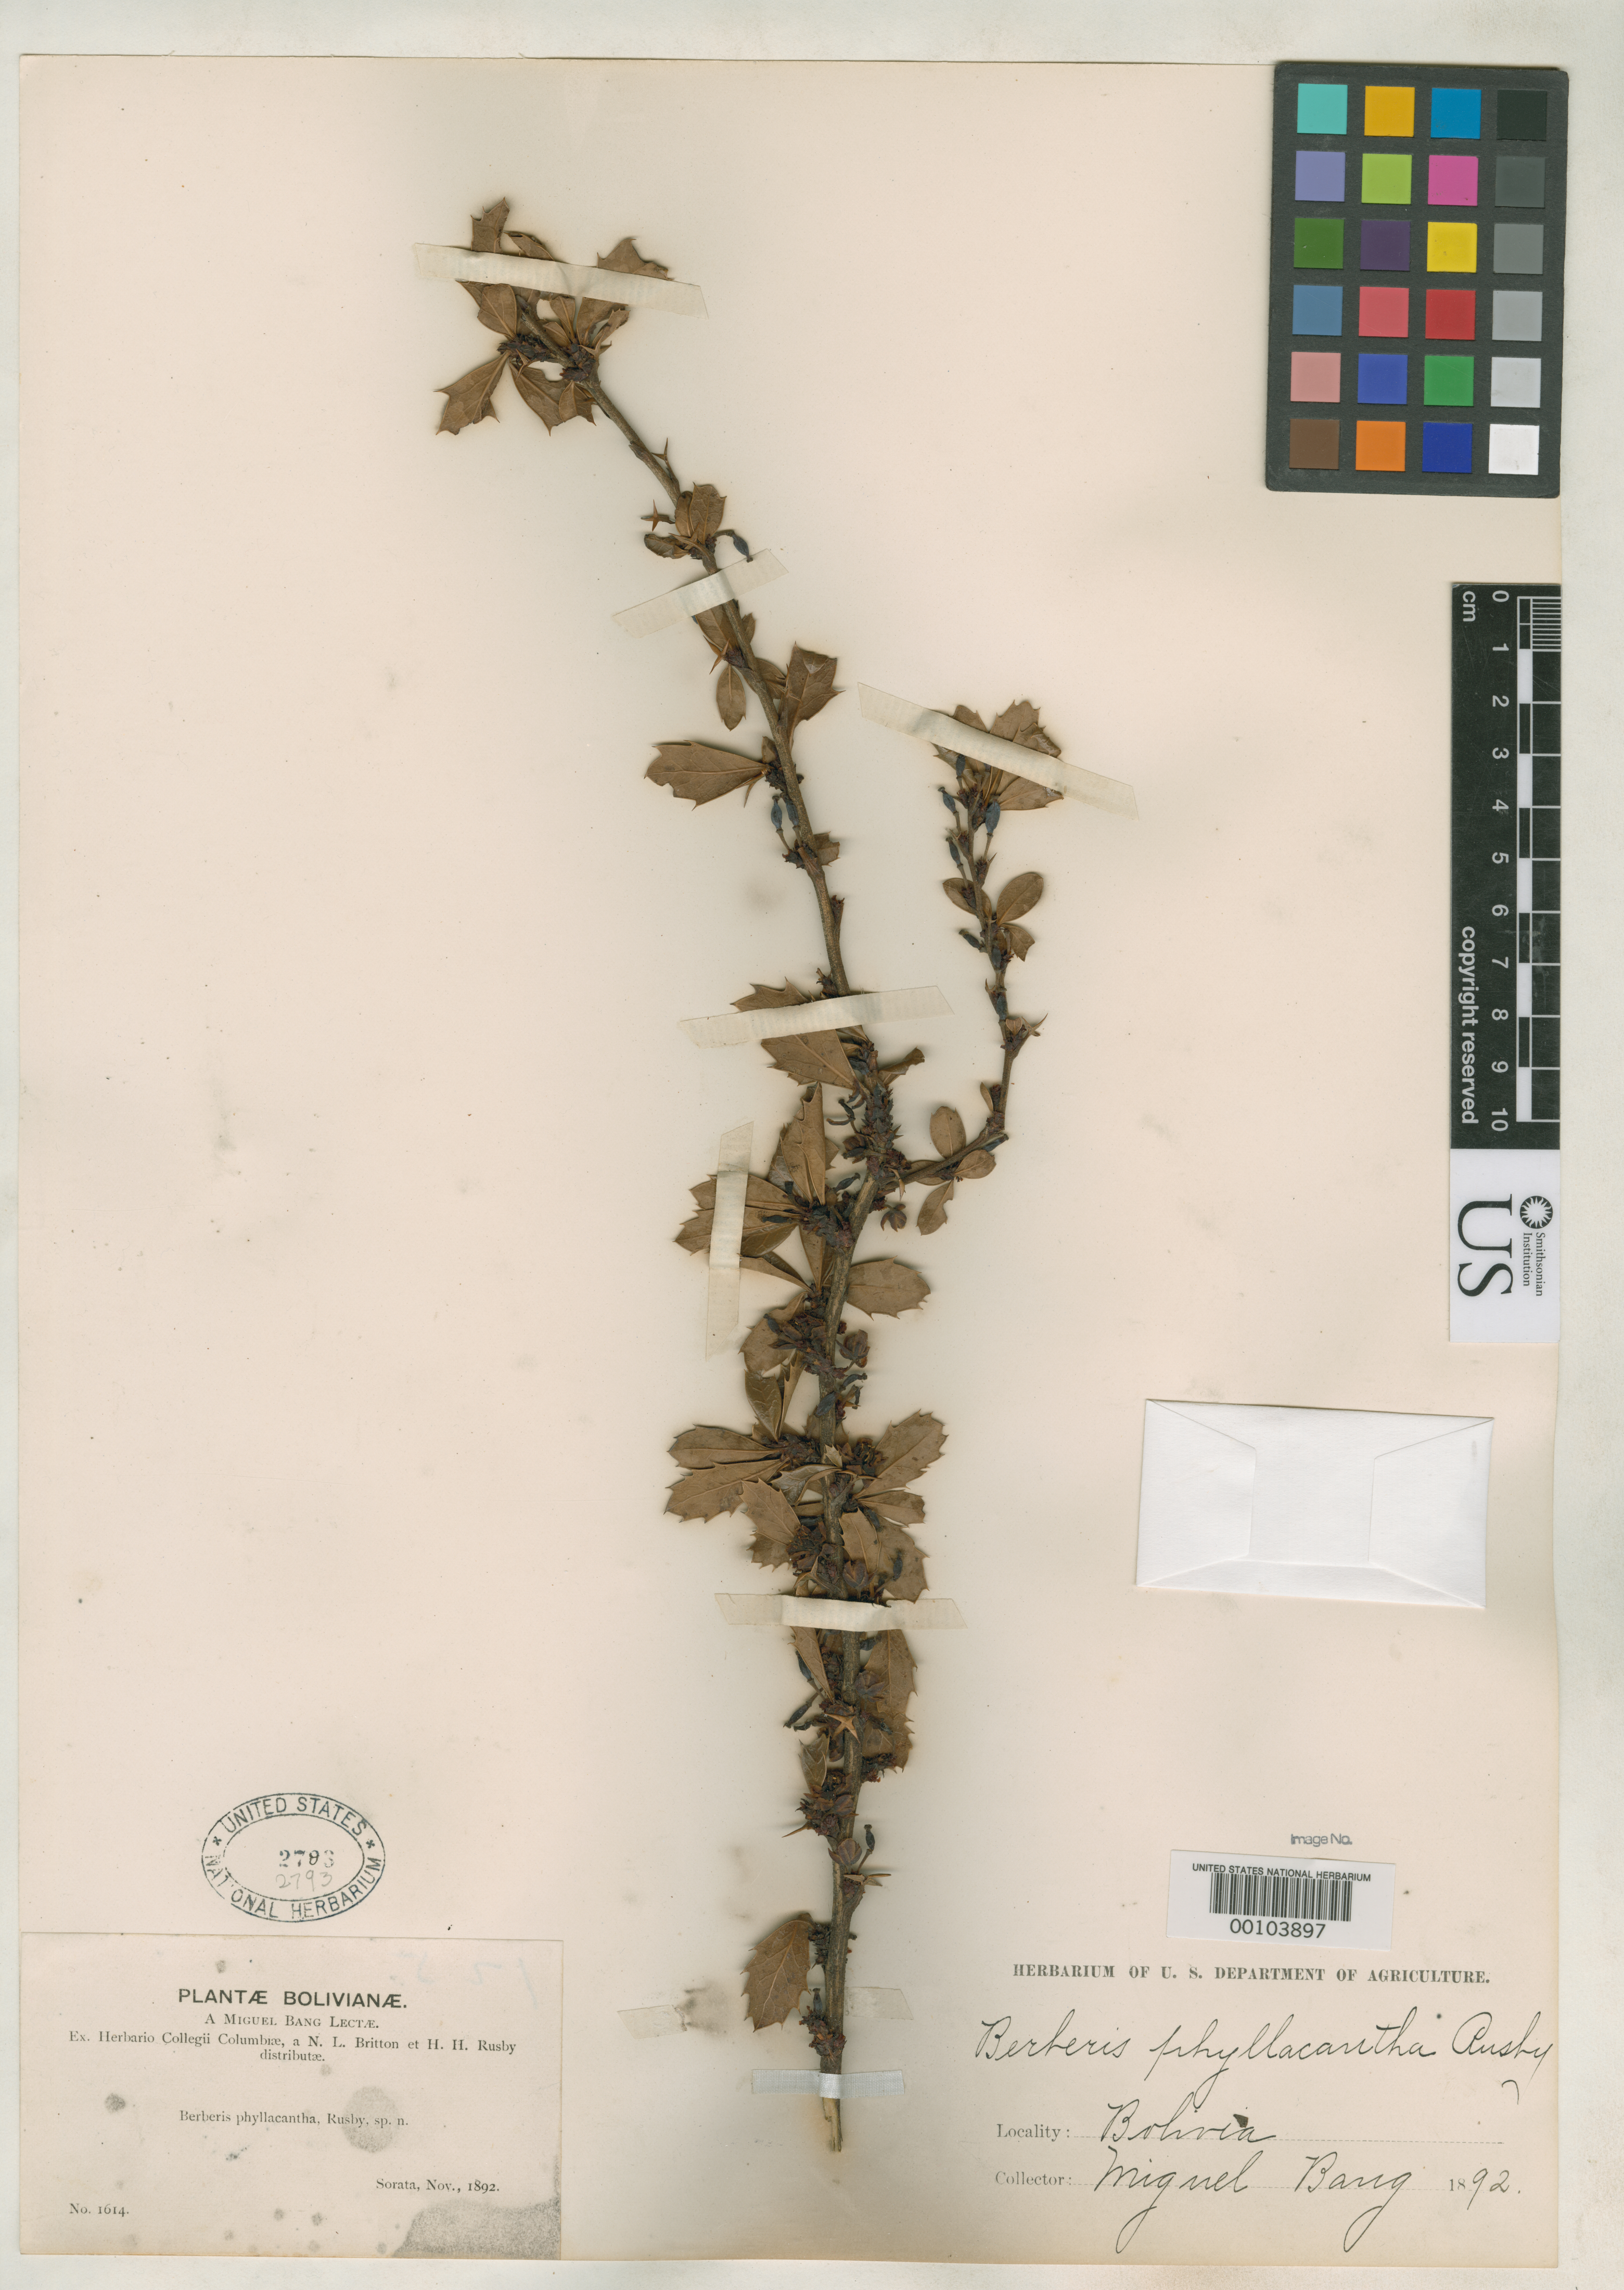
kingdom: Plantae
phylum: Tracheophyta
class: Magnoliopsida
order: Ranunculales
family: Berberidaceae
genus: Berberis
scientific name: Berberis phyllacantha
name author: Rusby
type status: Type Collection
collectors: M. Bang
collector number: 1614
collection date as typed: Nov 1892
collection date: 1892-11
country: Bolivia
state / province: La Paz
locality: Sorata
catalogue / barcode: US 2793